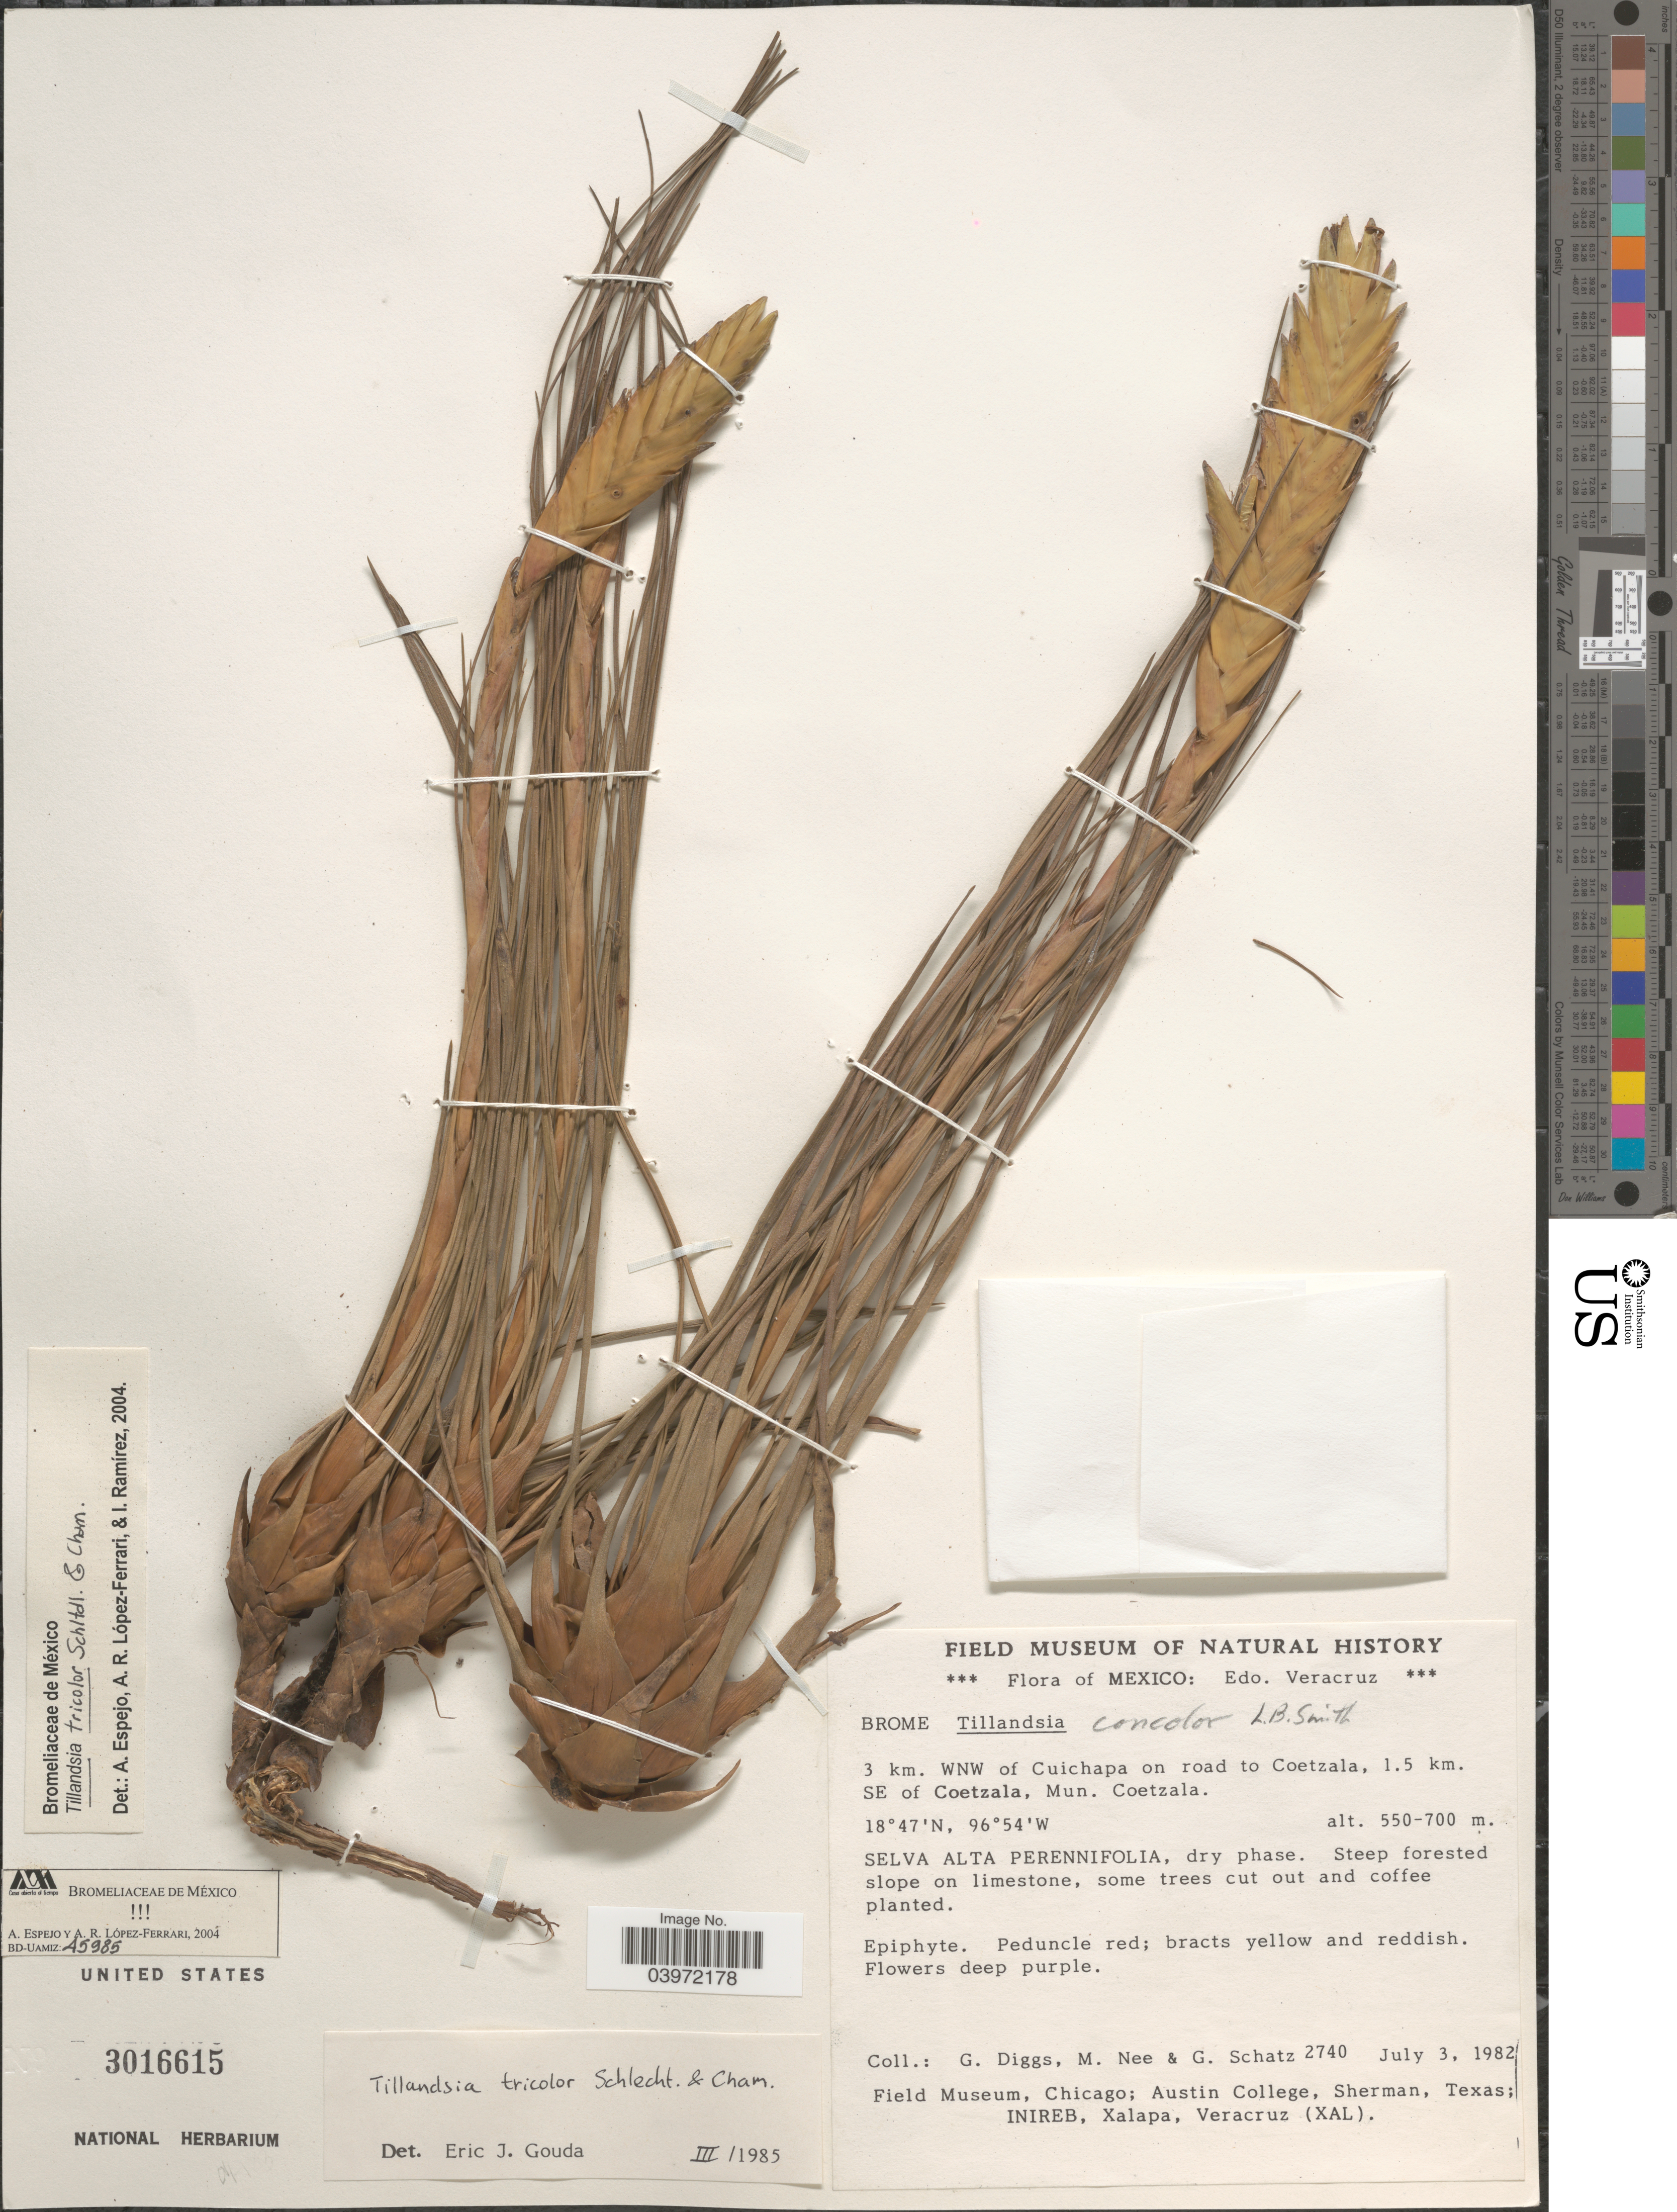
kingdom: Plantae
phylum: Tracheophyta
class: Liliopsida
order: Poales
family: Bromeliaceae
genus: Tillandsia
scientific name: Tillandsia tricolor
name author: Schltdl. & Cham.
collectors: G. Diggs, M. Nee & G. Schatz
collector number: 2740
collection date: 1982-07-03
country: Mexico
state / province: Veracruz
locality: Edo. Veracruz. 3 km. WNW of Cuichapa on road to Coetzala, 1.5 km. SE of Coetzala, Mun. Coetzala. Selva Alta Perennifolia.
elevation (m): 550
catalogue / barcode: US 3016615